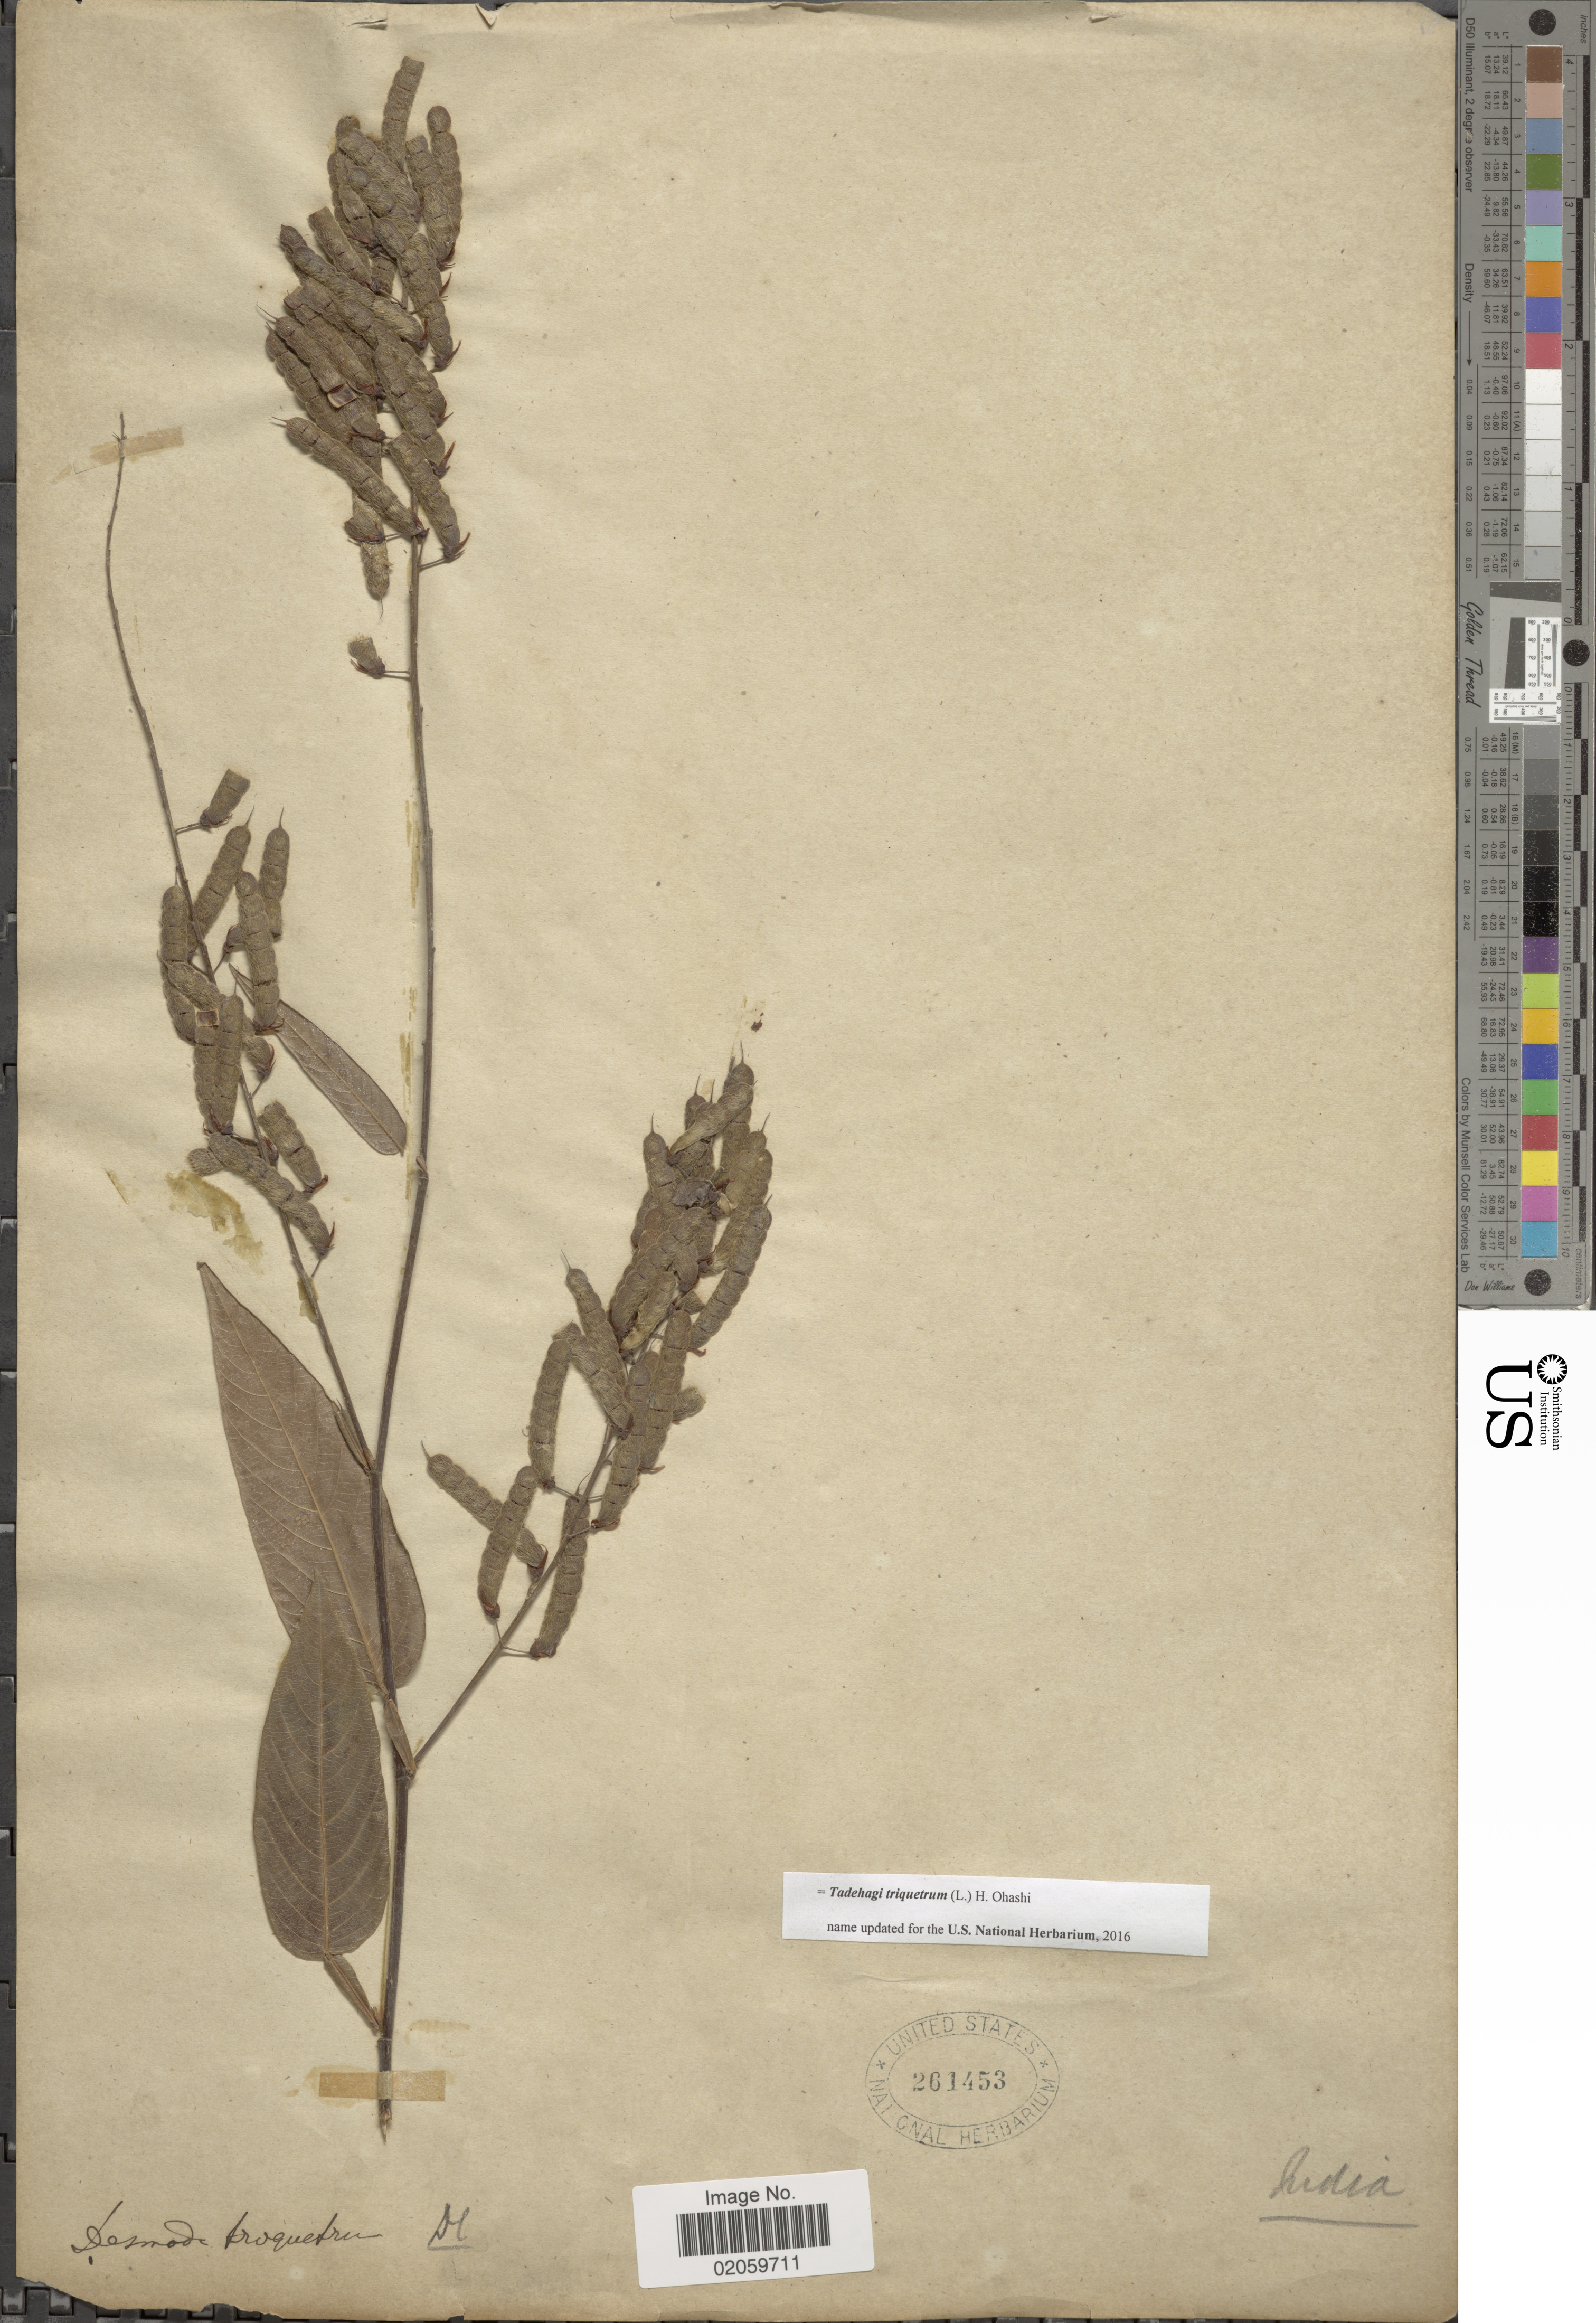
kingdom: Plantae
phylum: Tracheophyta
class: Magnoliopsida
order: Fabales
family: Fabaceae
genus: Tadehagi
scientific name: Tadehagi triquetrum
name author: (L.) H. Ohashi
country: India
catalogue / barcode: US 261453